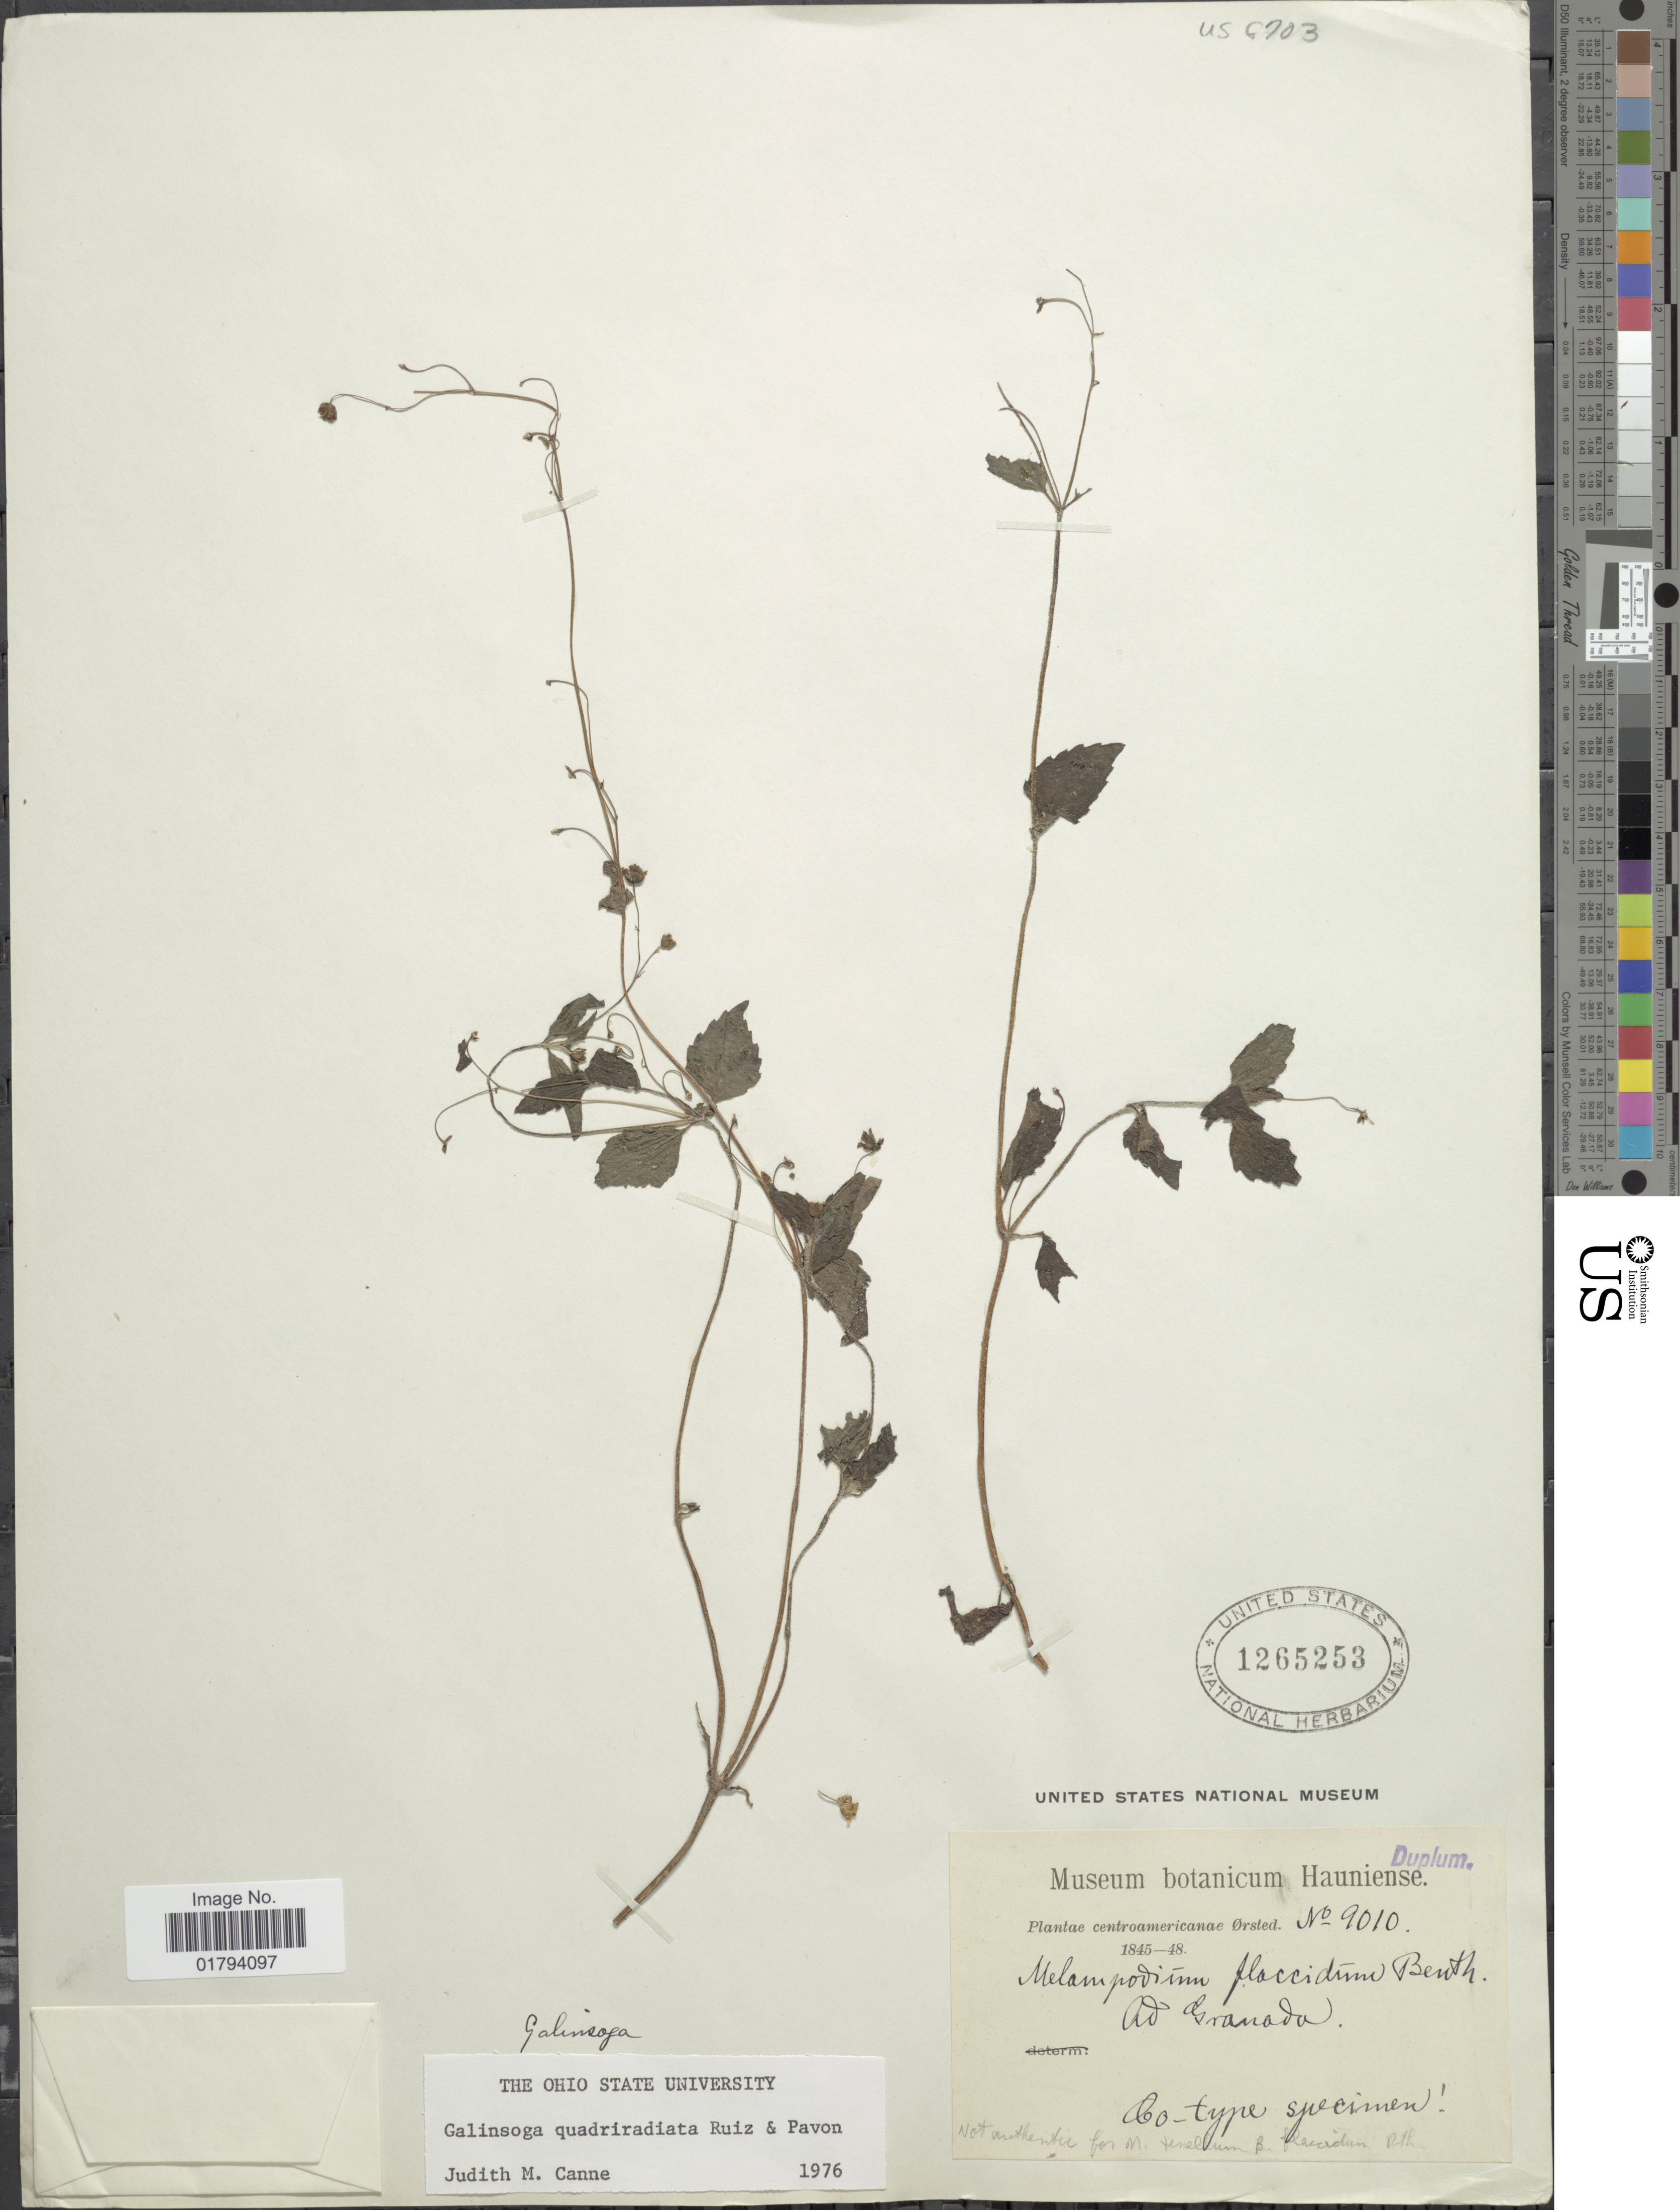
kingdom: Plantae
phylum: Tracheophyta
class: Magnoliopsida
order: Asterales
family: Asteraceae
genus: Galinsoga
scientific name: Galinsoga quadriradiata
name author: Ruiz & Pav.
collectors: Ørsted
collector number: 9010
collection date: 1845/1848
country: Grenada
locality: Centroamericanae.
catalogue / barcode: US 1265253